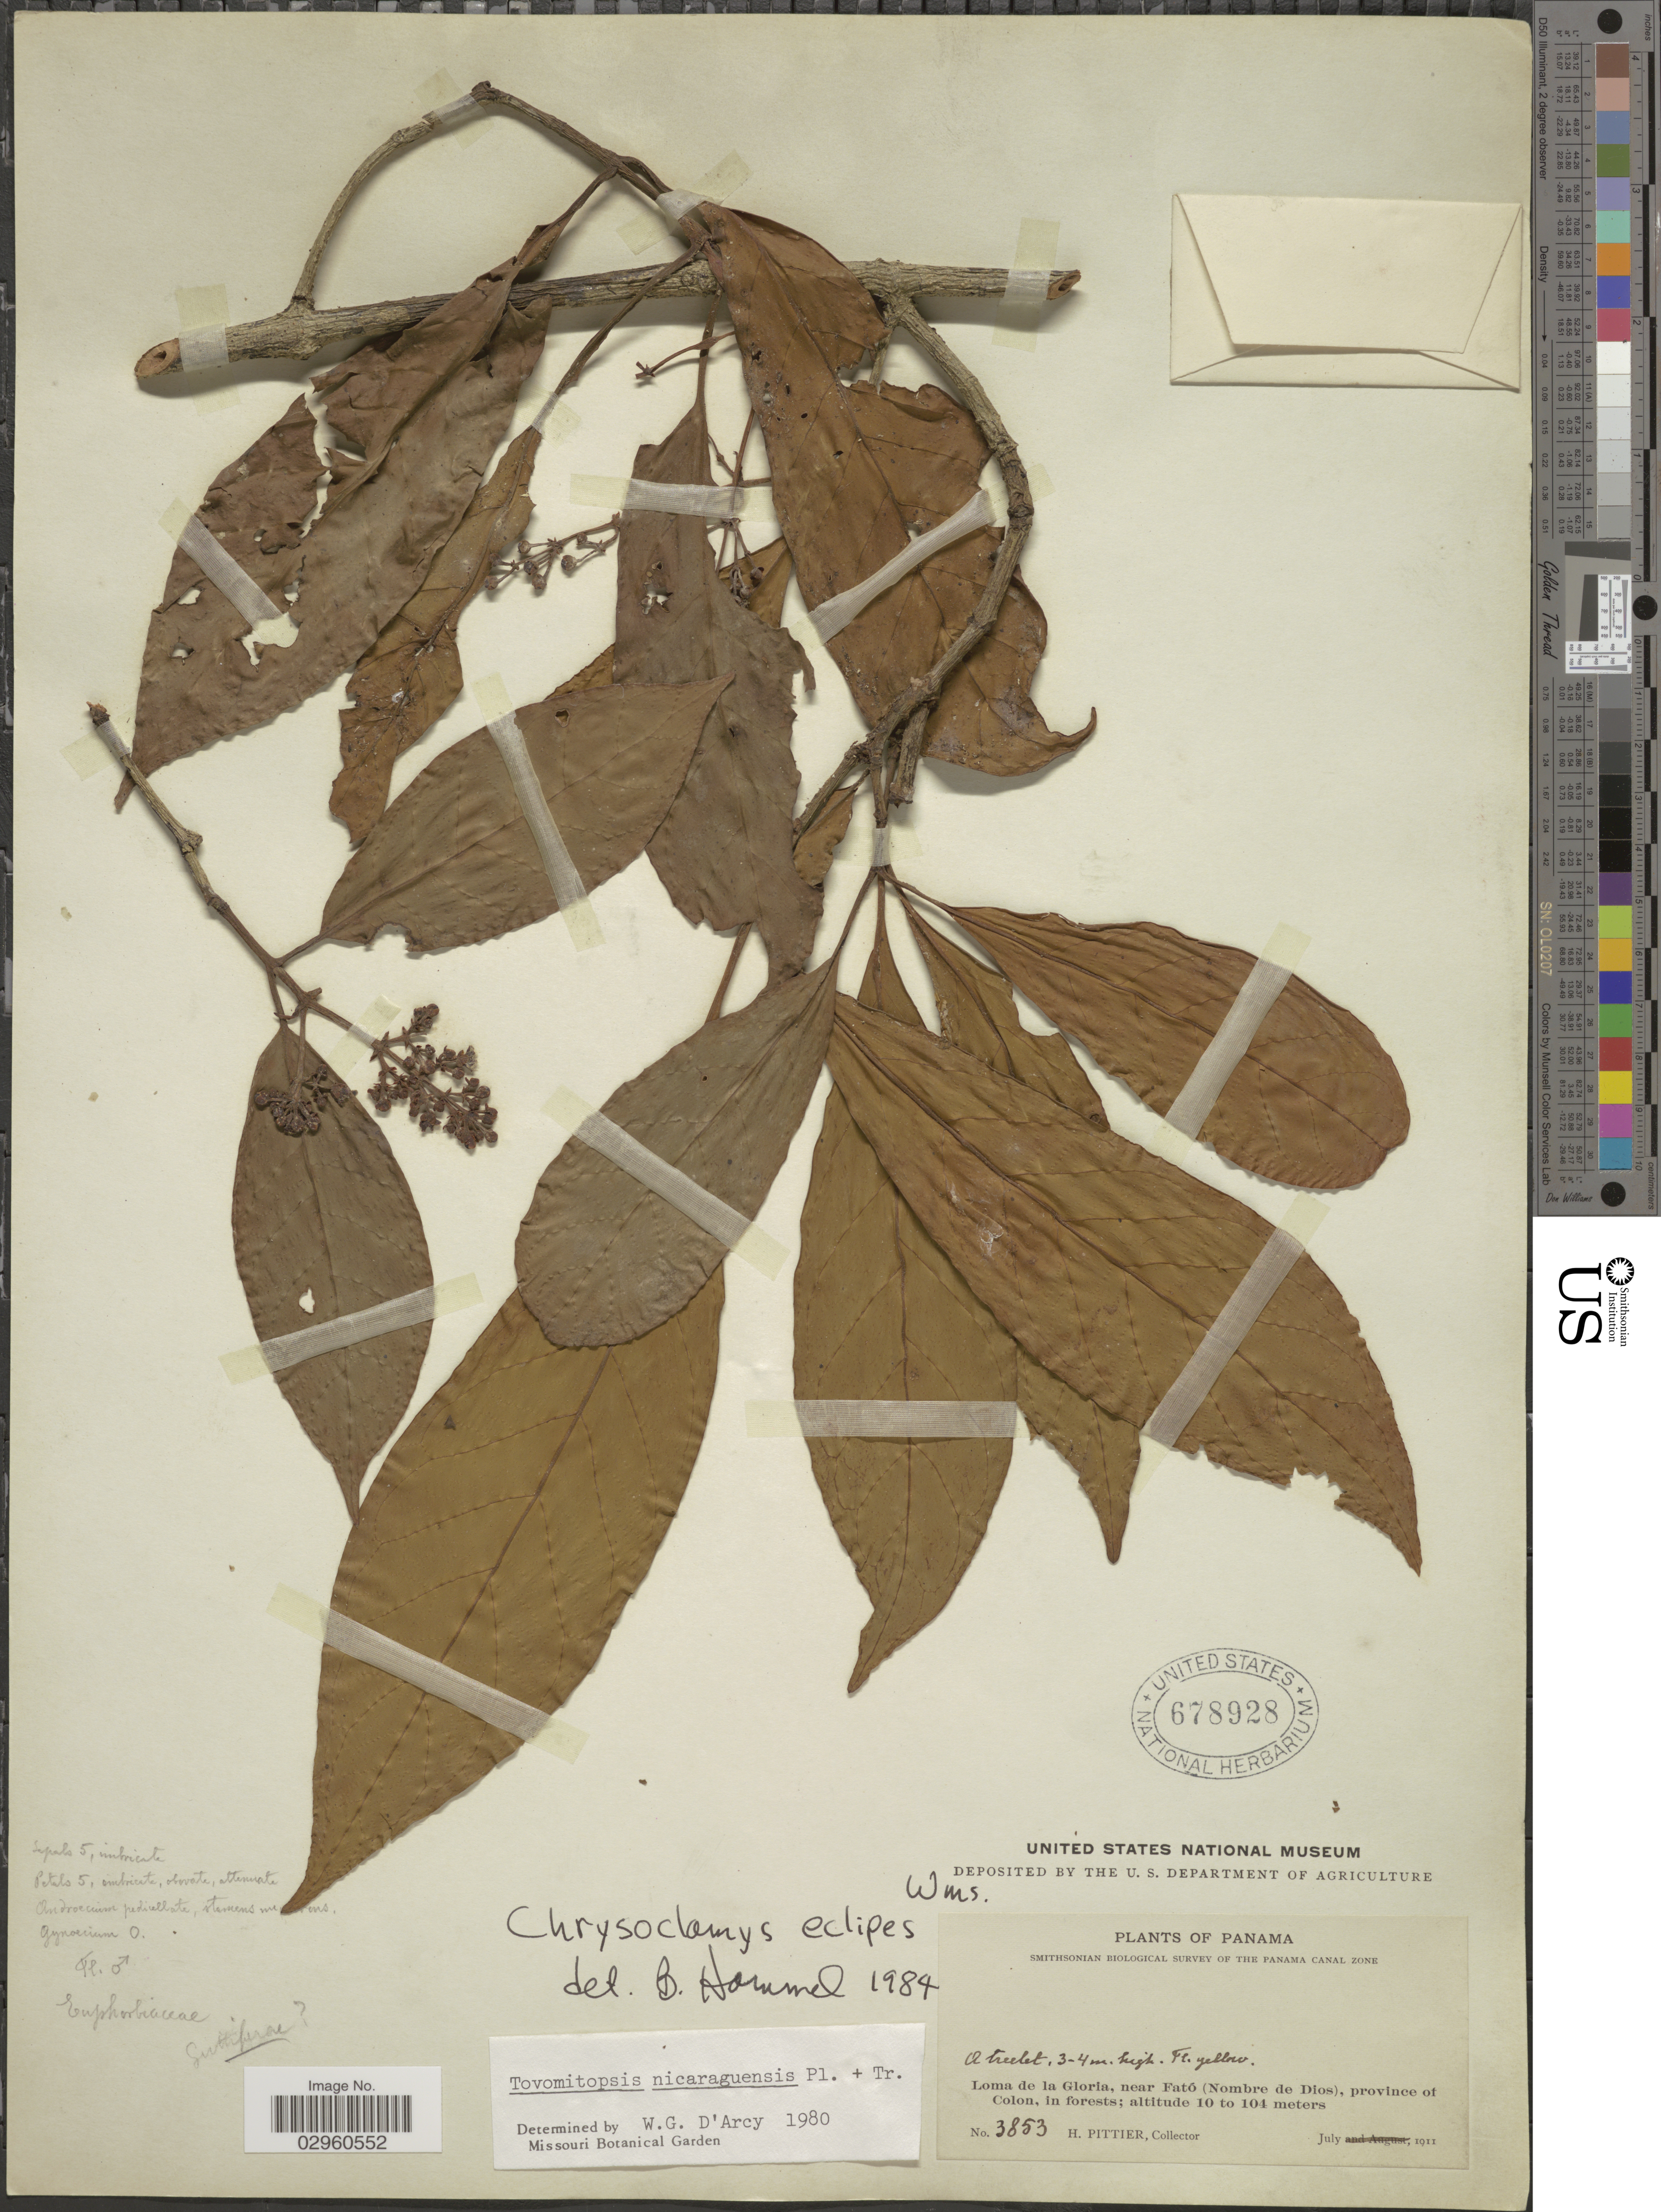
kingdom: Plantae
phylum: Tracheophyta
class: Magnoliopsida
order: Malpighiales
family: Clusiaceae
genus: Chrysochlamys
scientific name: Chrysochlamys eclipes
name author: L.O. Williams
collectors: H. F. Pittier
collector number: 3853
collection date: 1911-07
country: Panama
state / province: Colón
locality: Loma de la Glorida, near Fató (Nombre de Dios), province of Colon, in forests.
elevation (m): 10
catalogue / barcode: US 678928